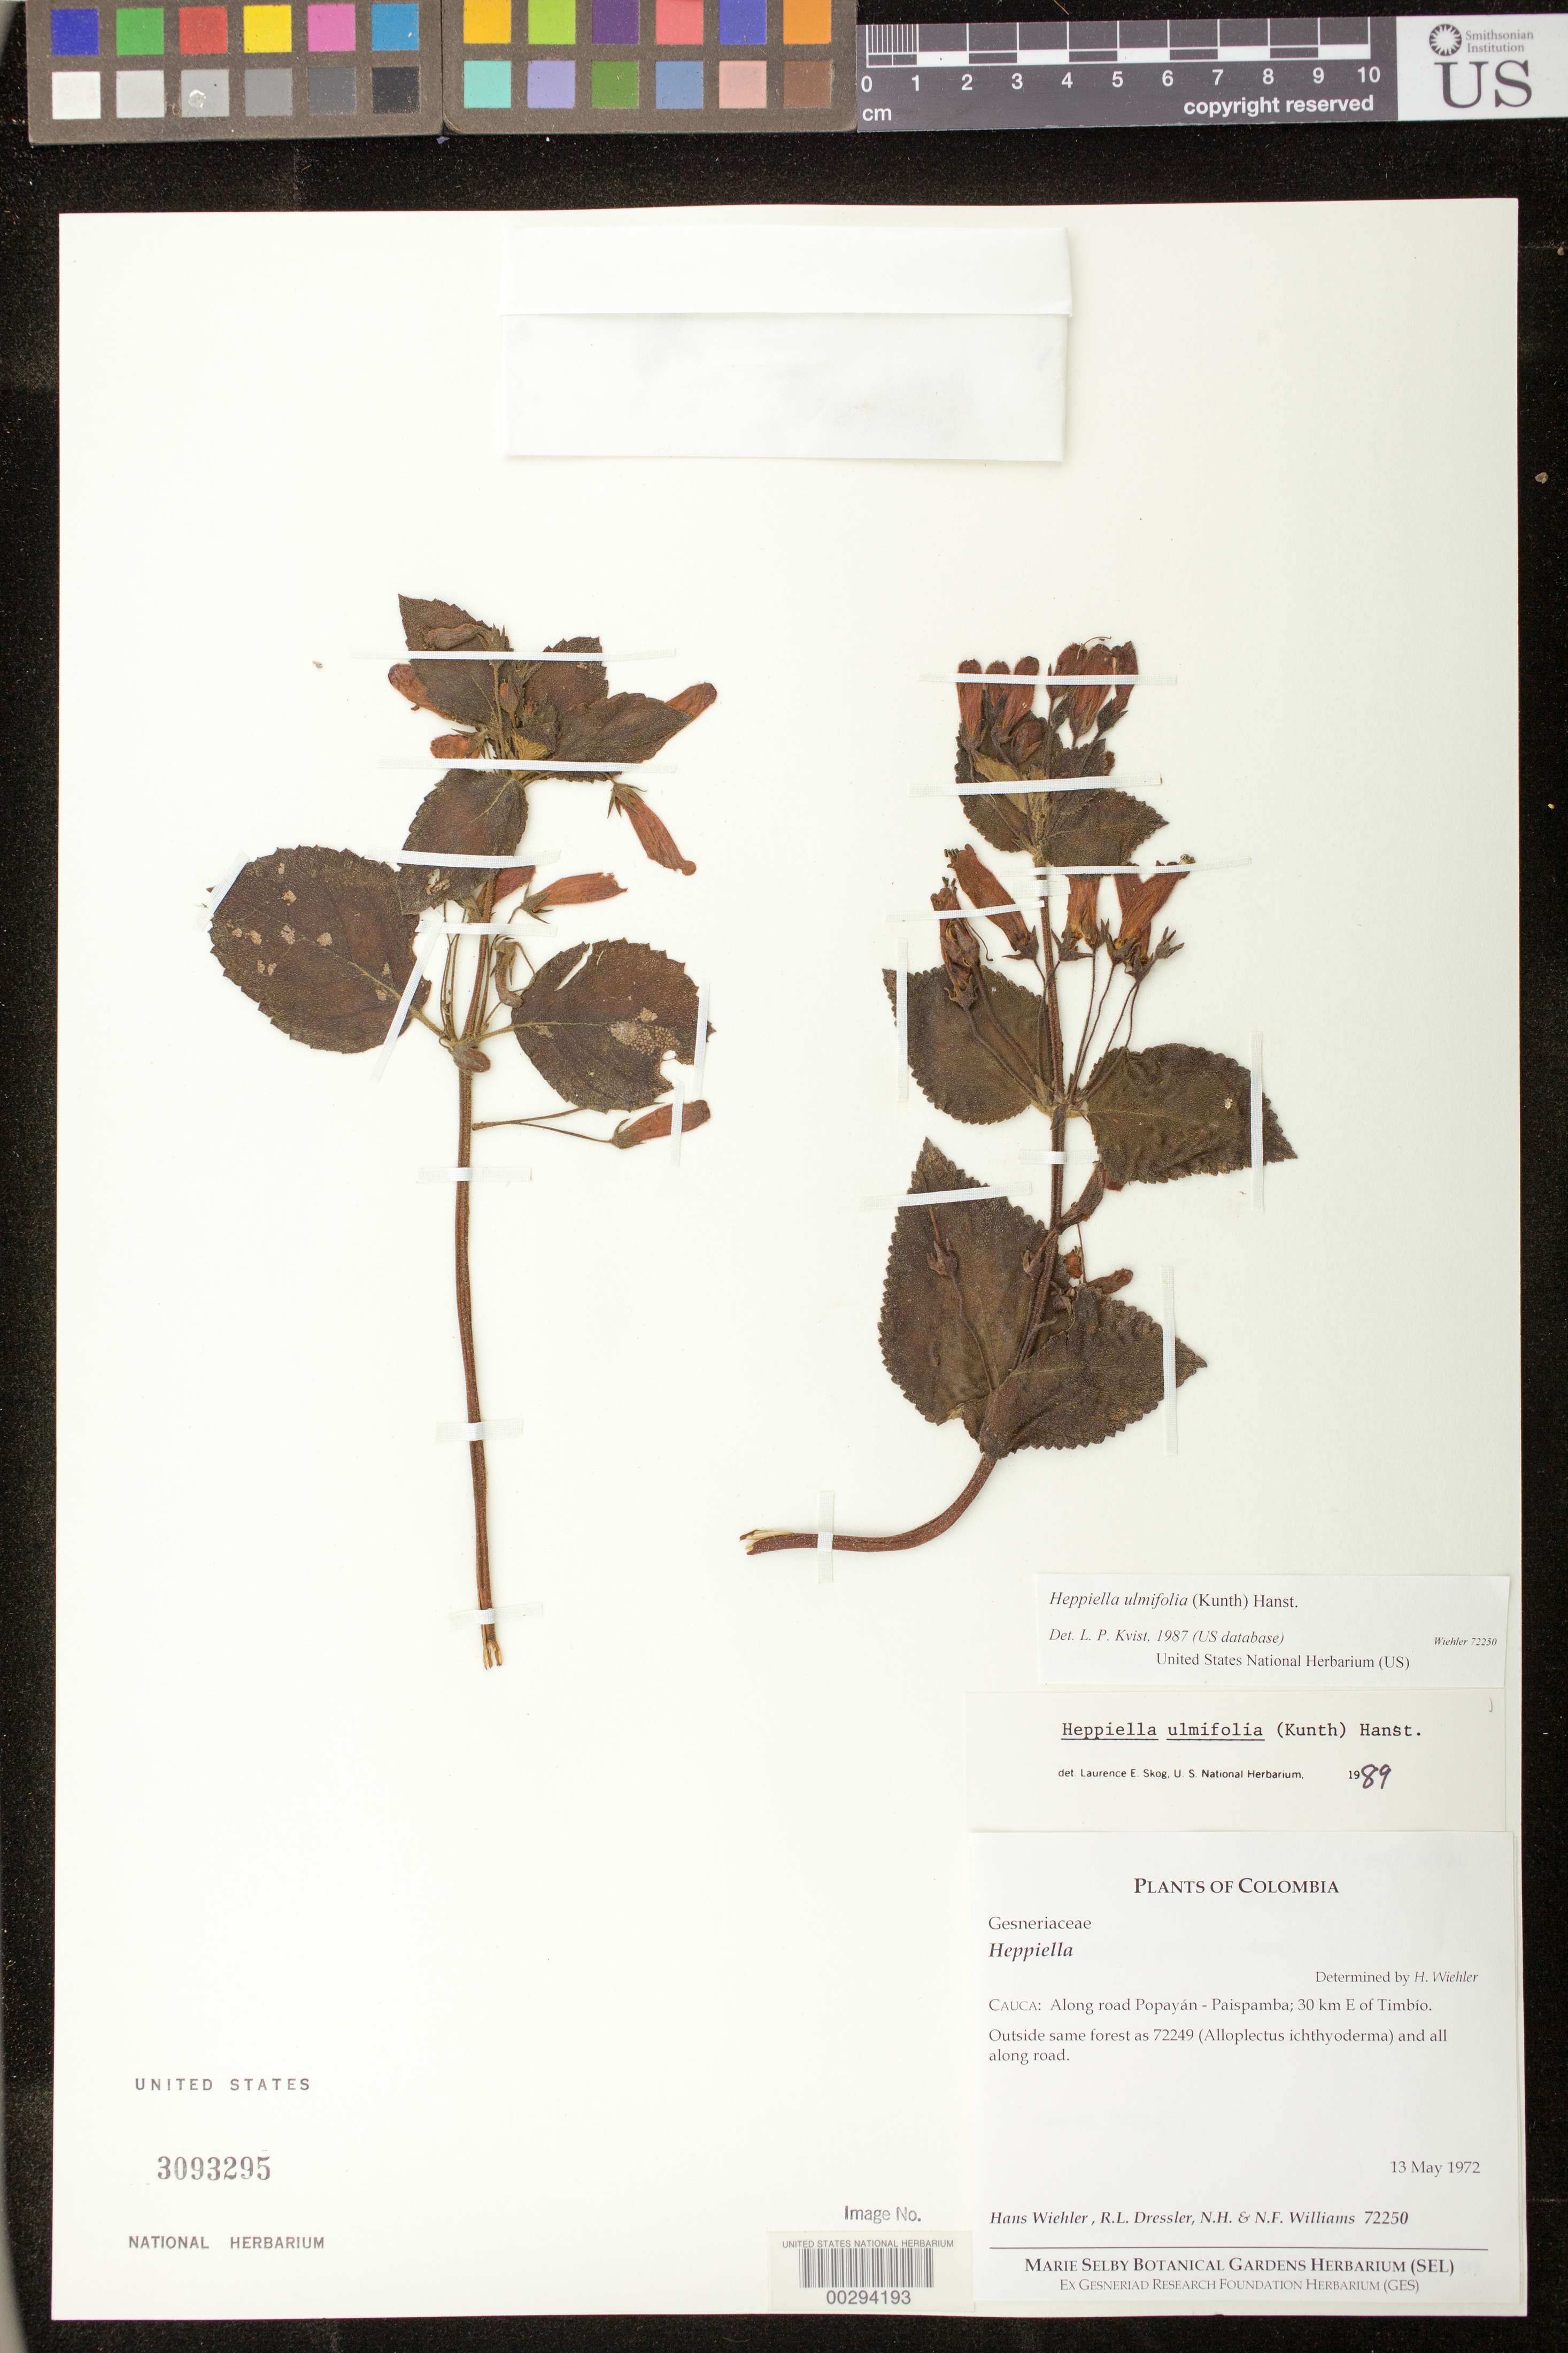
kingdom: Plantae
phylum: Tracheophyta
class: Magnoliopsida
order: Lamiales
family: Gesneriaceae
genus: Heppiella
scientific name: Heppiella ulmifolia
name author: (Kunth) Hanst.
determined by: Skog, Laurence E.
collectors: H. J. Wiehler, R. Dressler, N. H. Williams & N. Williams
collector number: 72250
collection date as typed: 13 May 1972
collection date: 1972-05-13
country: Colombia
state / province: Cauca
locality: Cauca: along road Popayán-Paispamba; 30 km E of Timbio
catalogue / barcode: US 3093295